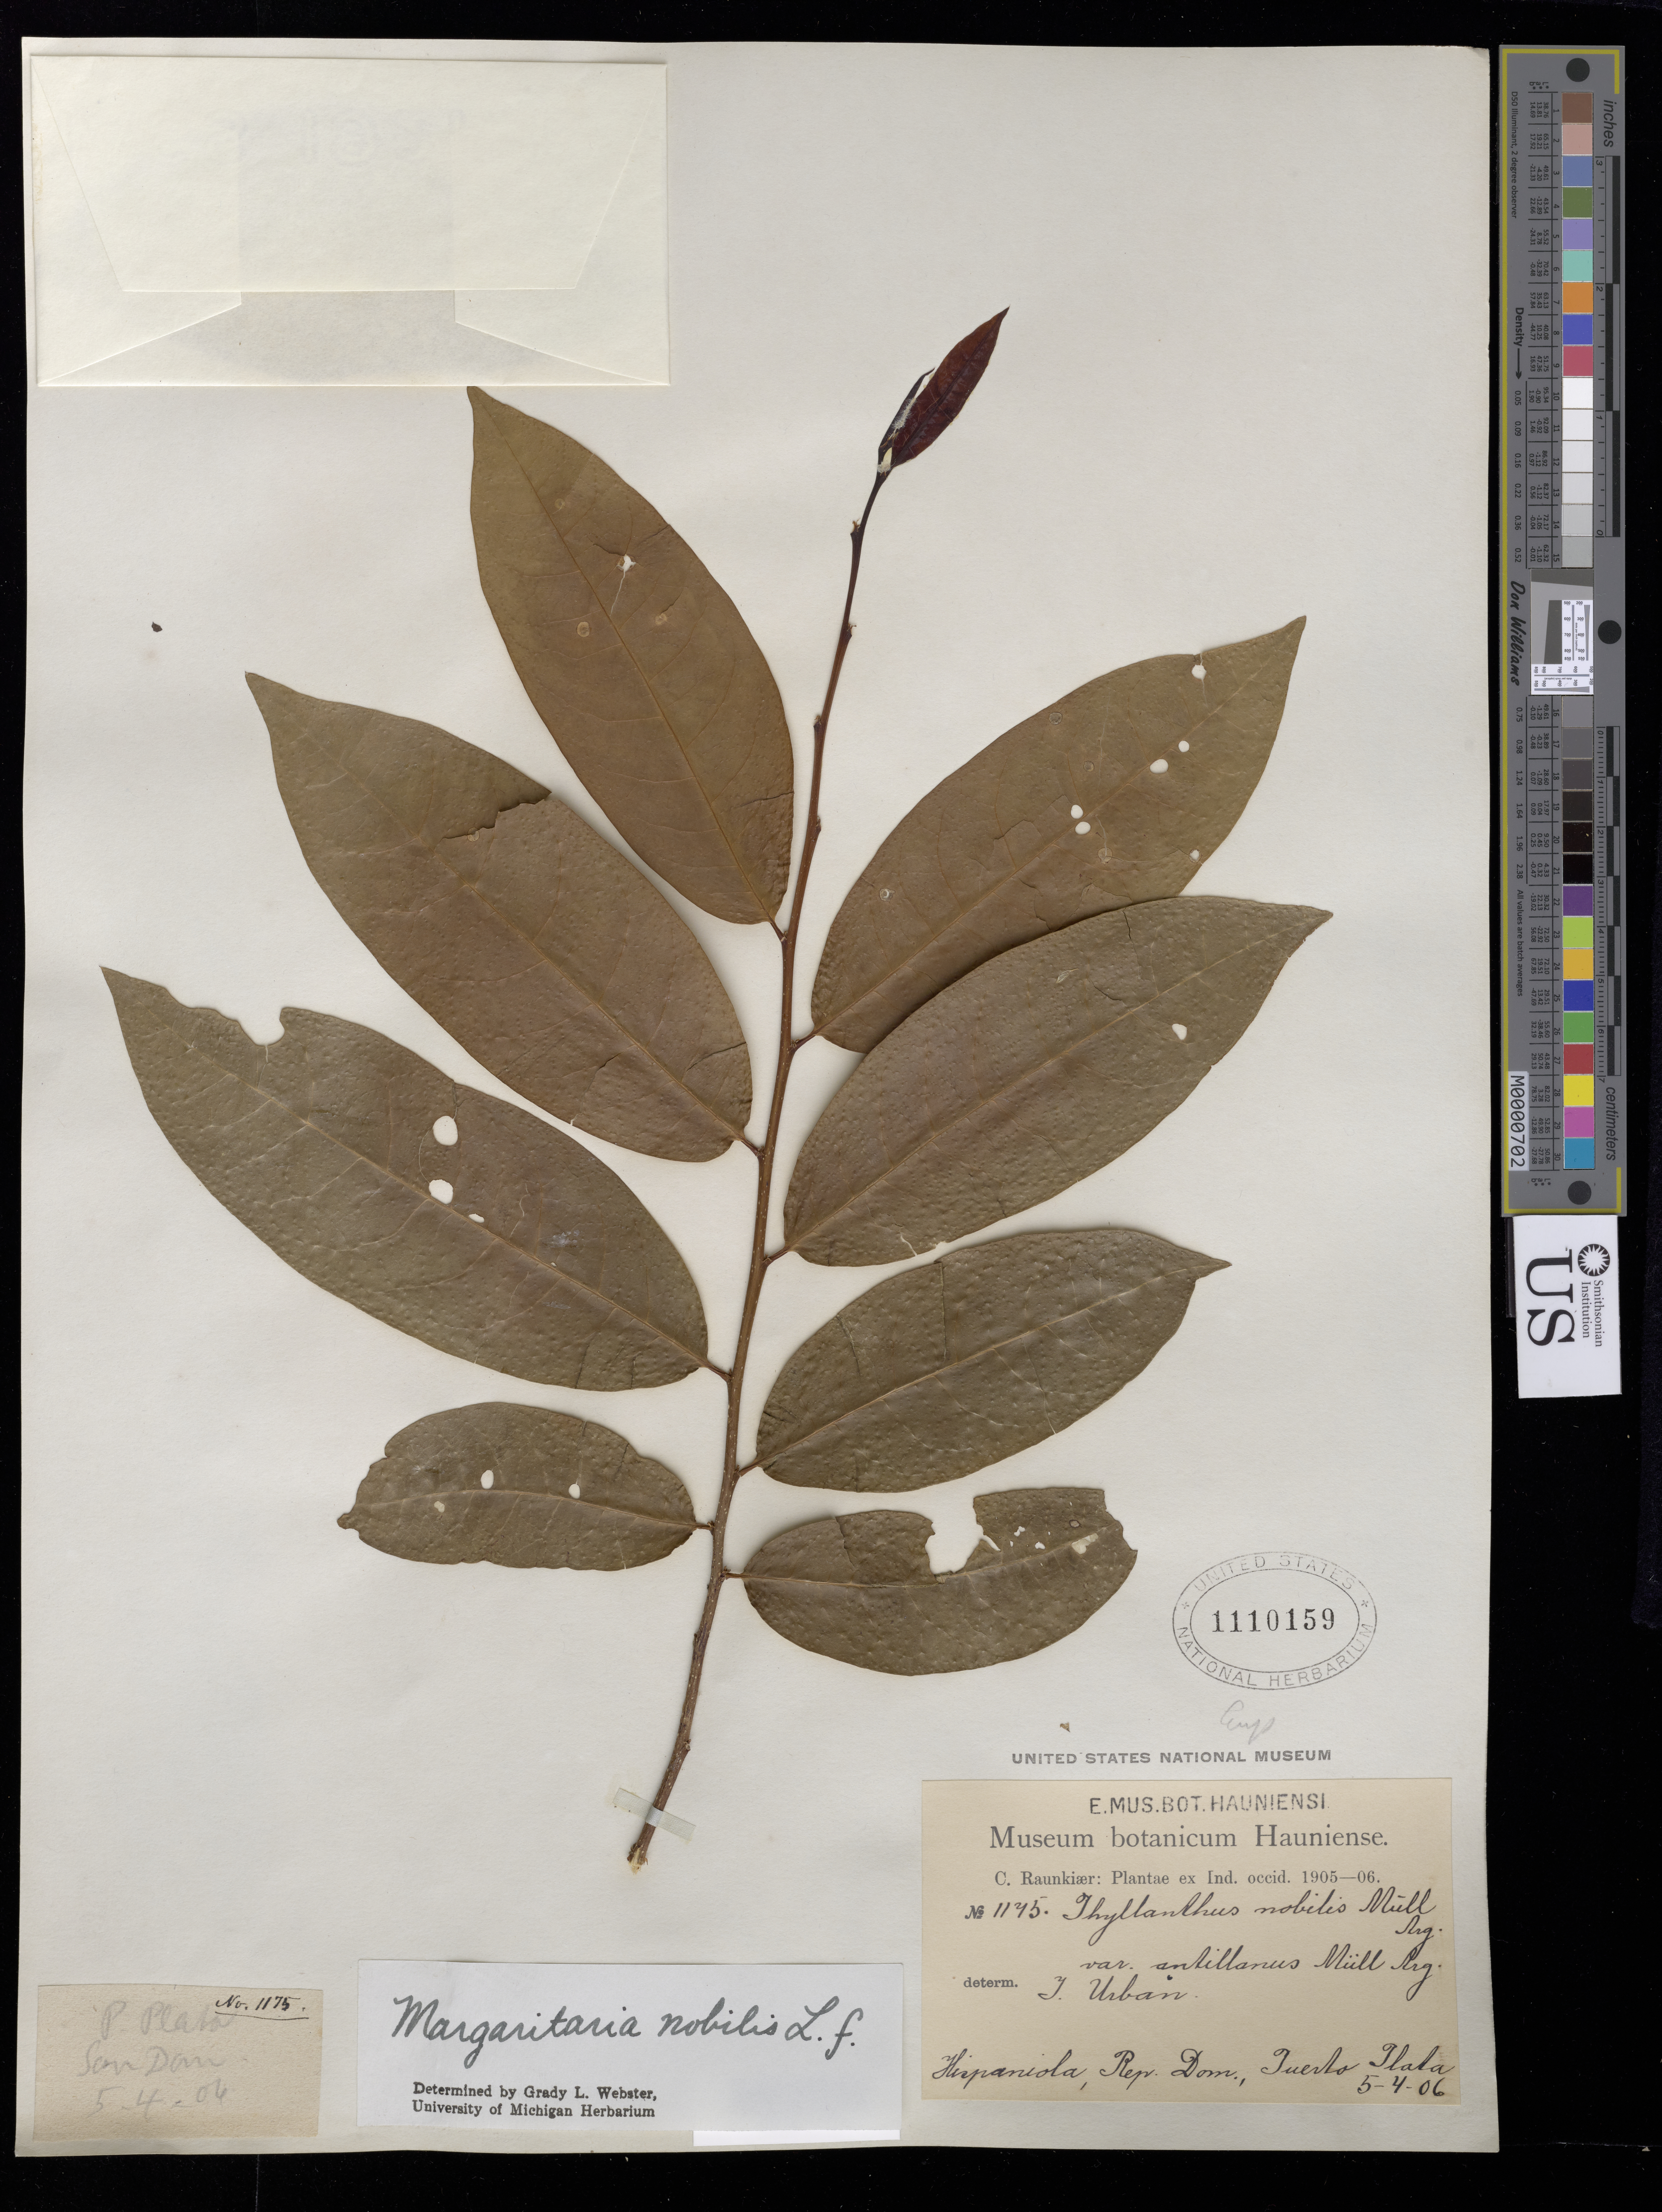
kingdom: Plantae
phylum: Tracheophyta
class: Magnoliopsida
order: Malpighiales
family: Phyllanthaceae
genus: Margaritaria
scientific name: Margaritaria nobilis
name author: L. f.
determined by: Webster, Grady L.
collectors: C. C. Raunkiaer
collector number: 1175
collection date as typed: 05 Apr 1906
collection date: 1906-04-05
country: Dominican Republic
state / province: Puerto Plata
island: Hispaniola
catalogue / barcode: US 1110159